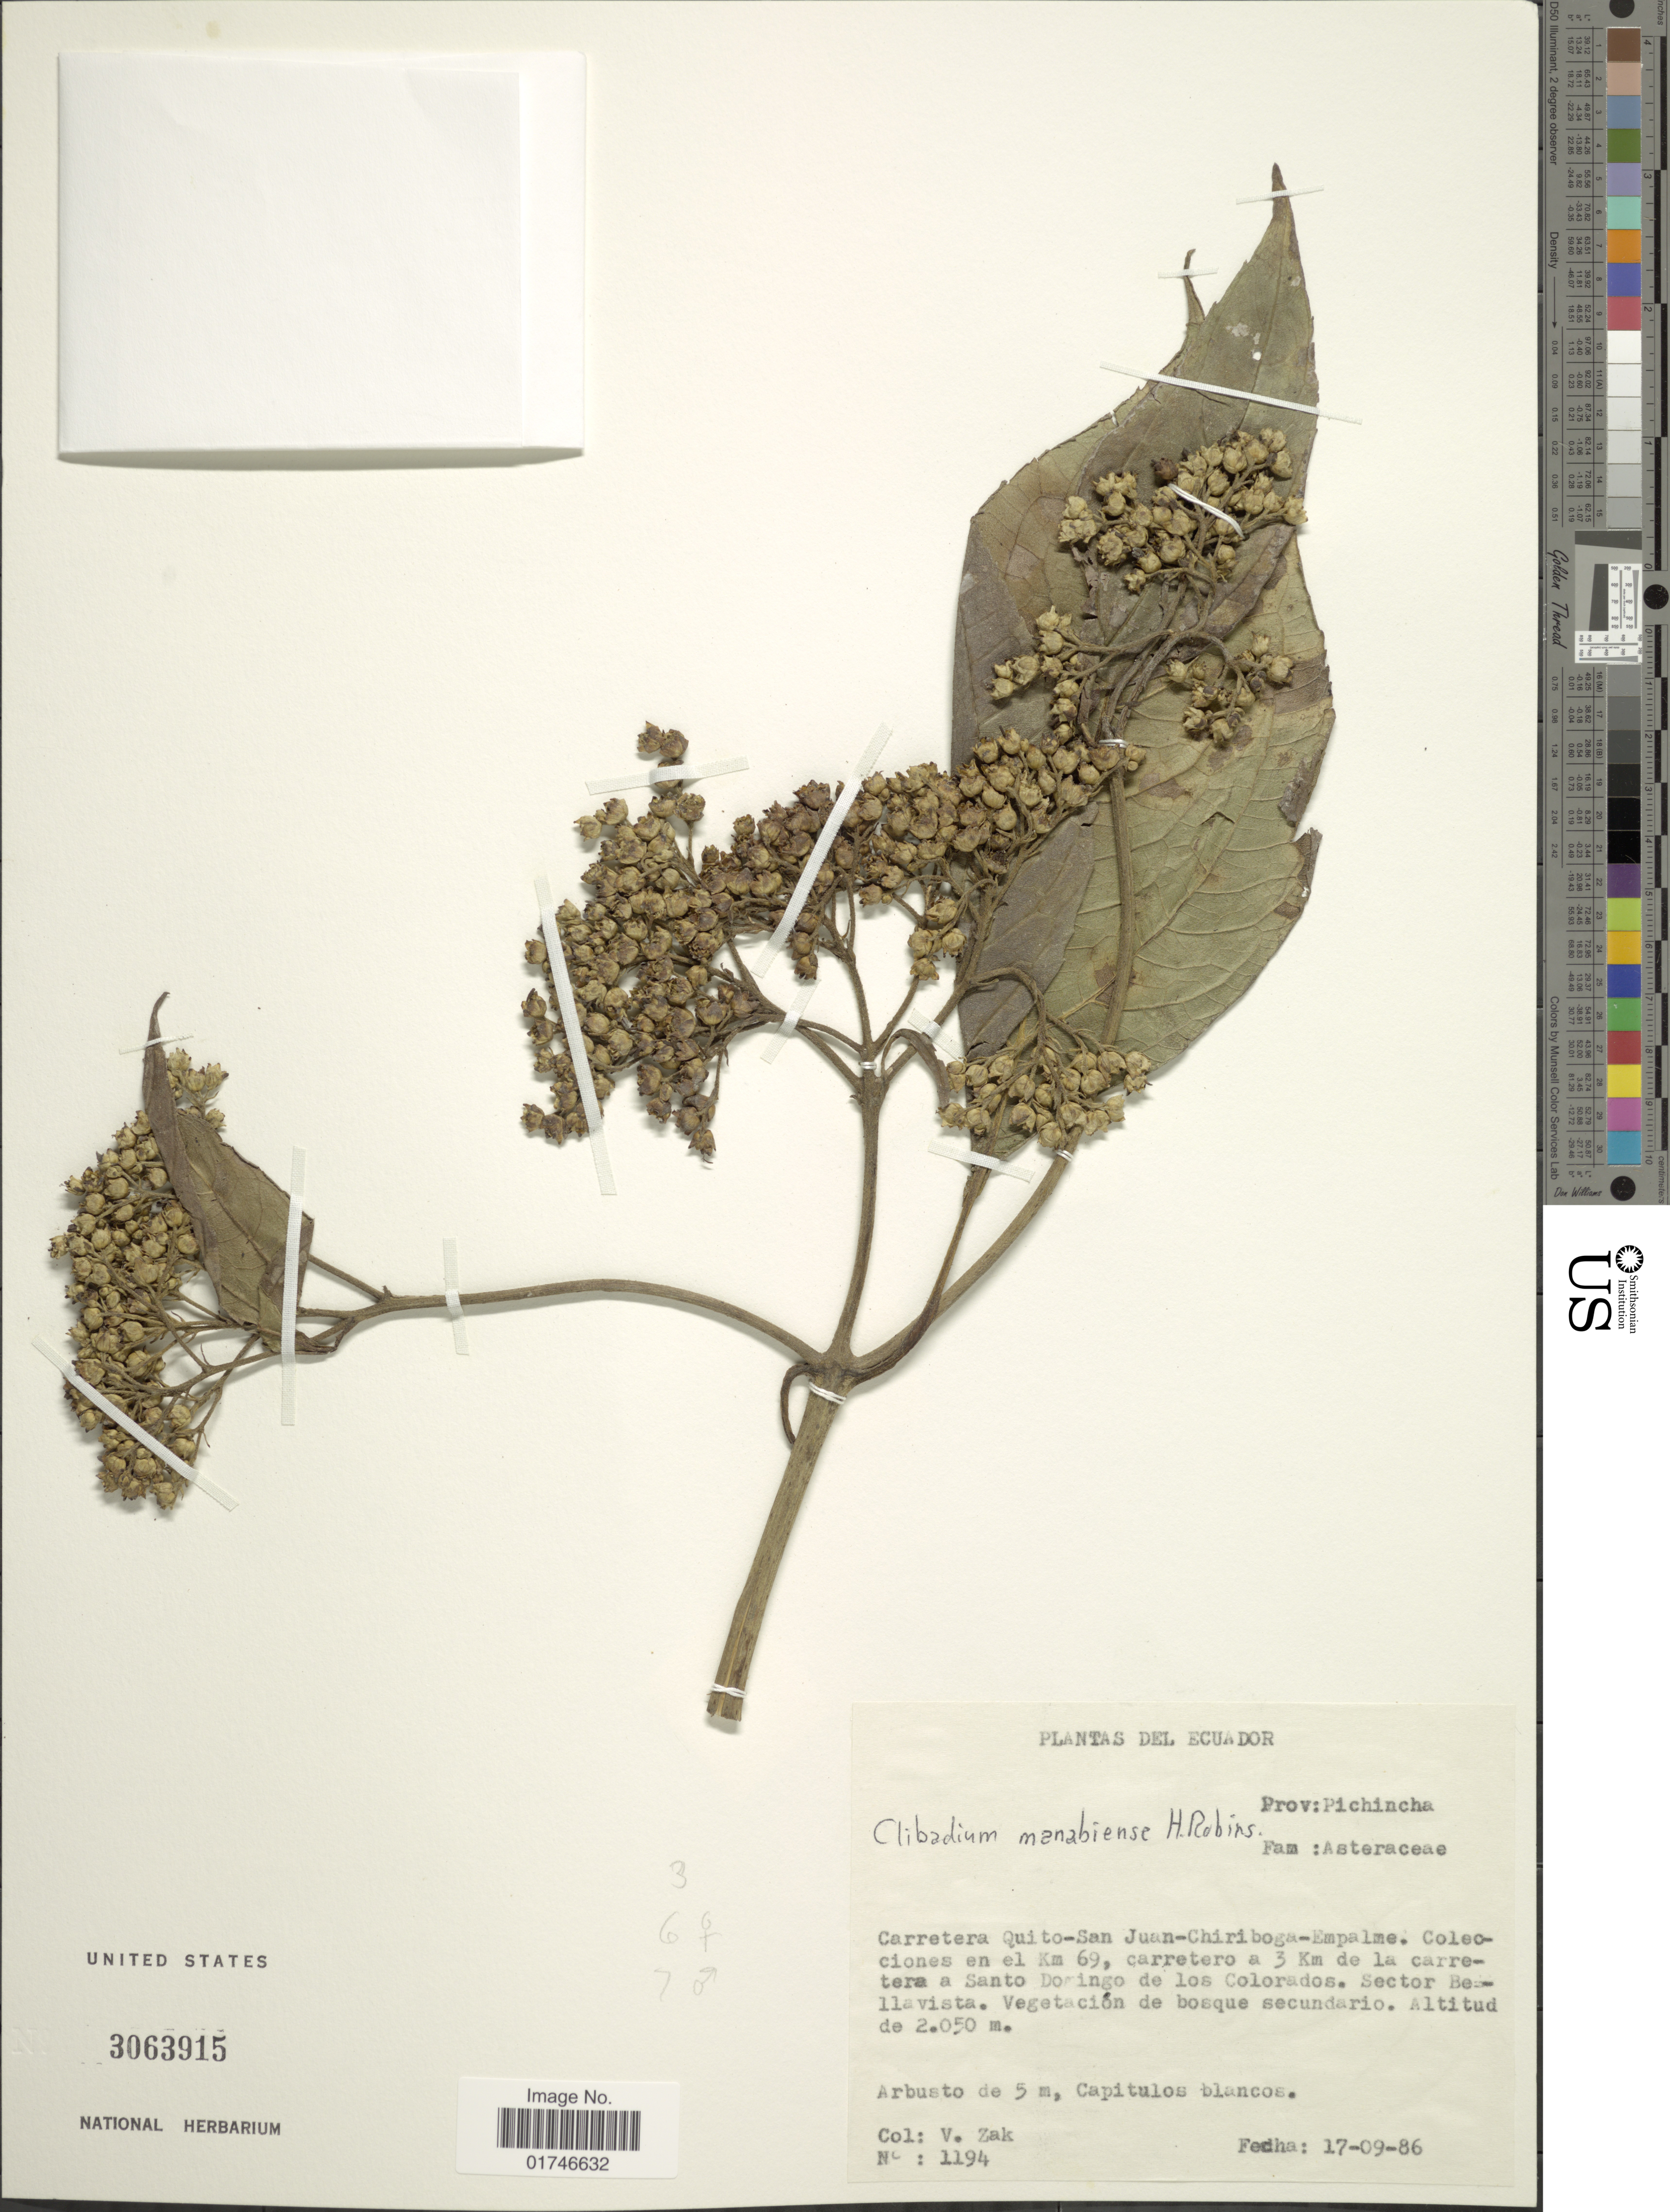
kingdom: Plantae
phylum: Tracheophyta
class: Magnoliopsida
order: Asterales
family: Asteraceae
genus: Clibadium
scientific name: Clibadium manabiense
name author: H. Rob.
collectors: V. Zak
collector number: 1194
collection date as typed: Transcribed d/m/y: 17/9/86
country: Ecuador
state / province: Pichincha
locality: Carretera Quito-San-Chiriboga - Empalme. Colectiones en el km 69, carretero a 3 km de la carretera a Santo Domingo de los Colorados.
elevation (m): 2050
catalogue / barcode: US 3063915